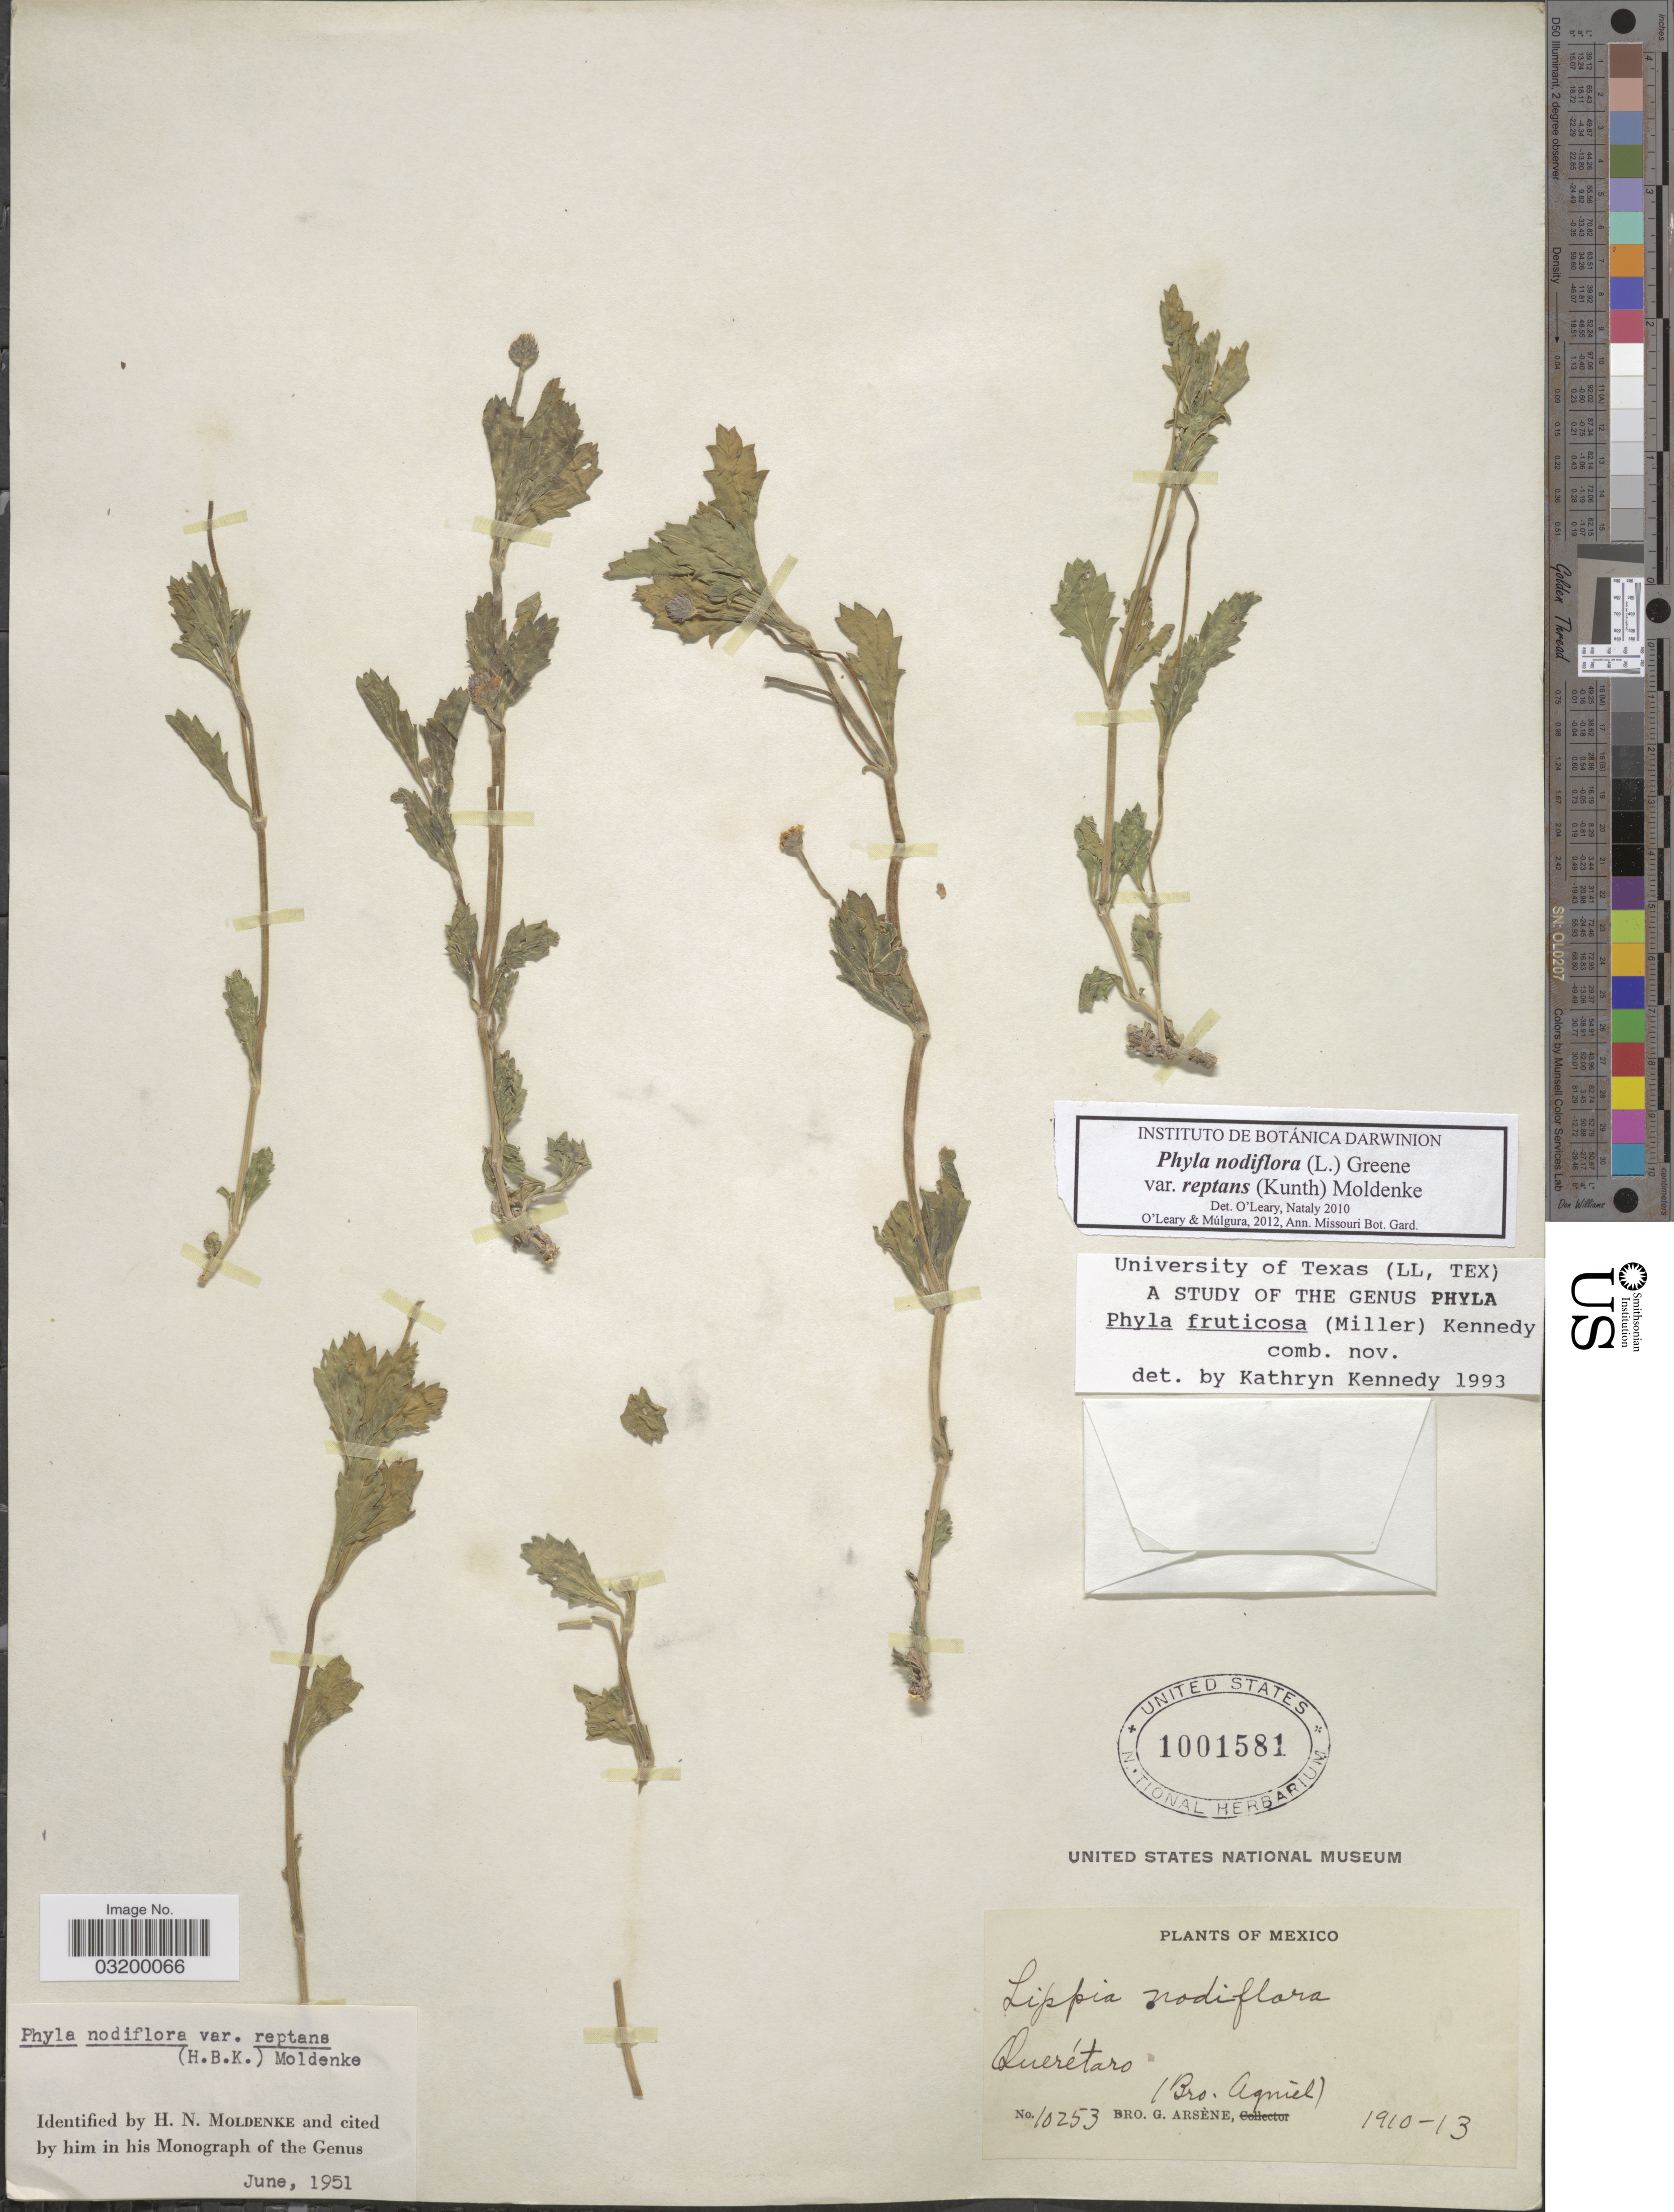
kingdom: Plantae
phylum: Tracheophyta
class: Magnoliopsida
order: Lamiales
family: Verbenaceae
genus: Phyla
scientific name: Phyla nodiflora var. reptans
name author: (Kunth) Moldenke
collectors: Bro. G. Arsène & Bro. Agniel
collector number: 10253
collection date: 1910/1913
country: Mexico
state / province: Querétaro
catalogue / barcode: US 1001581